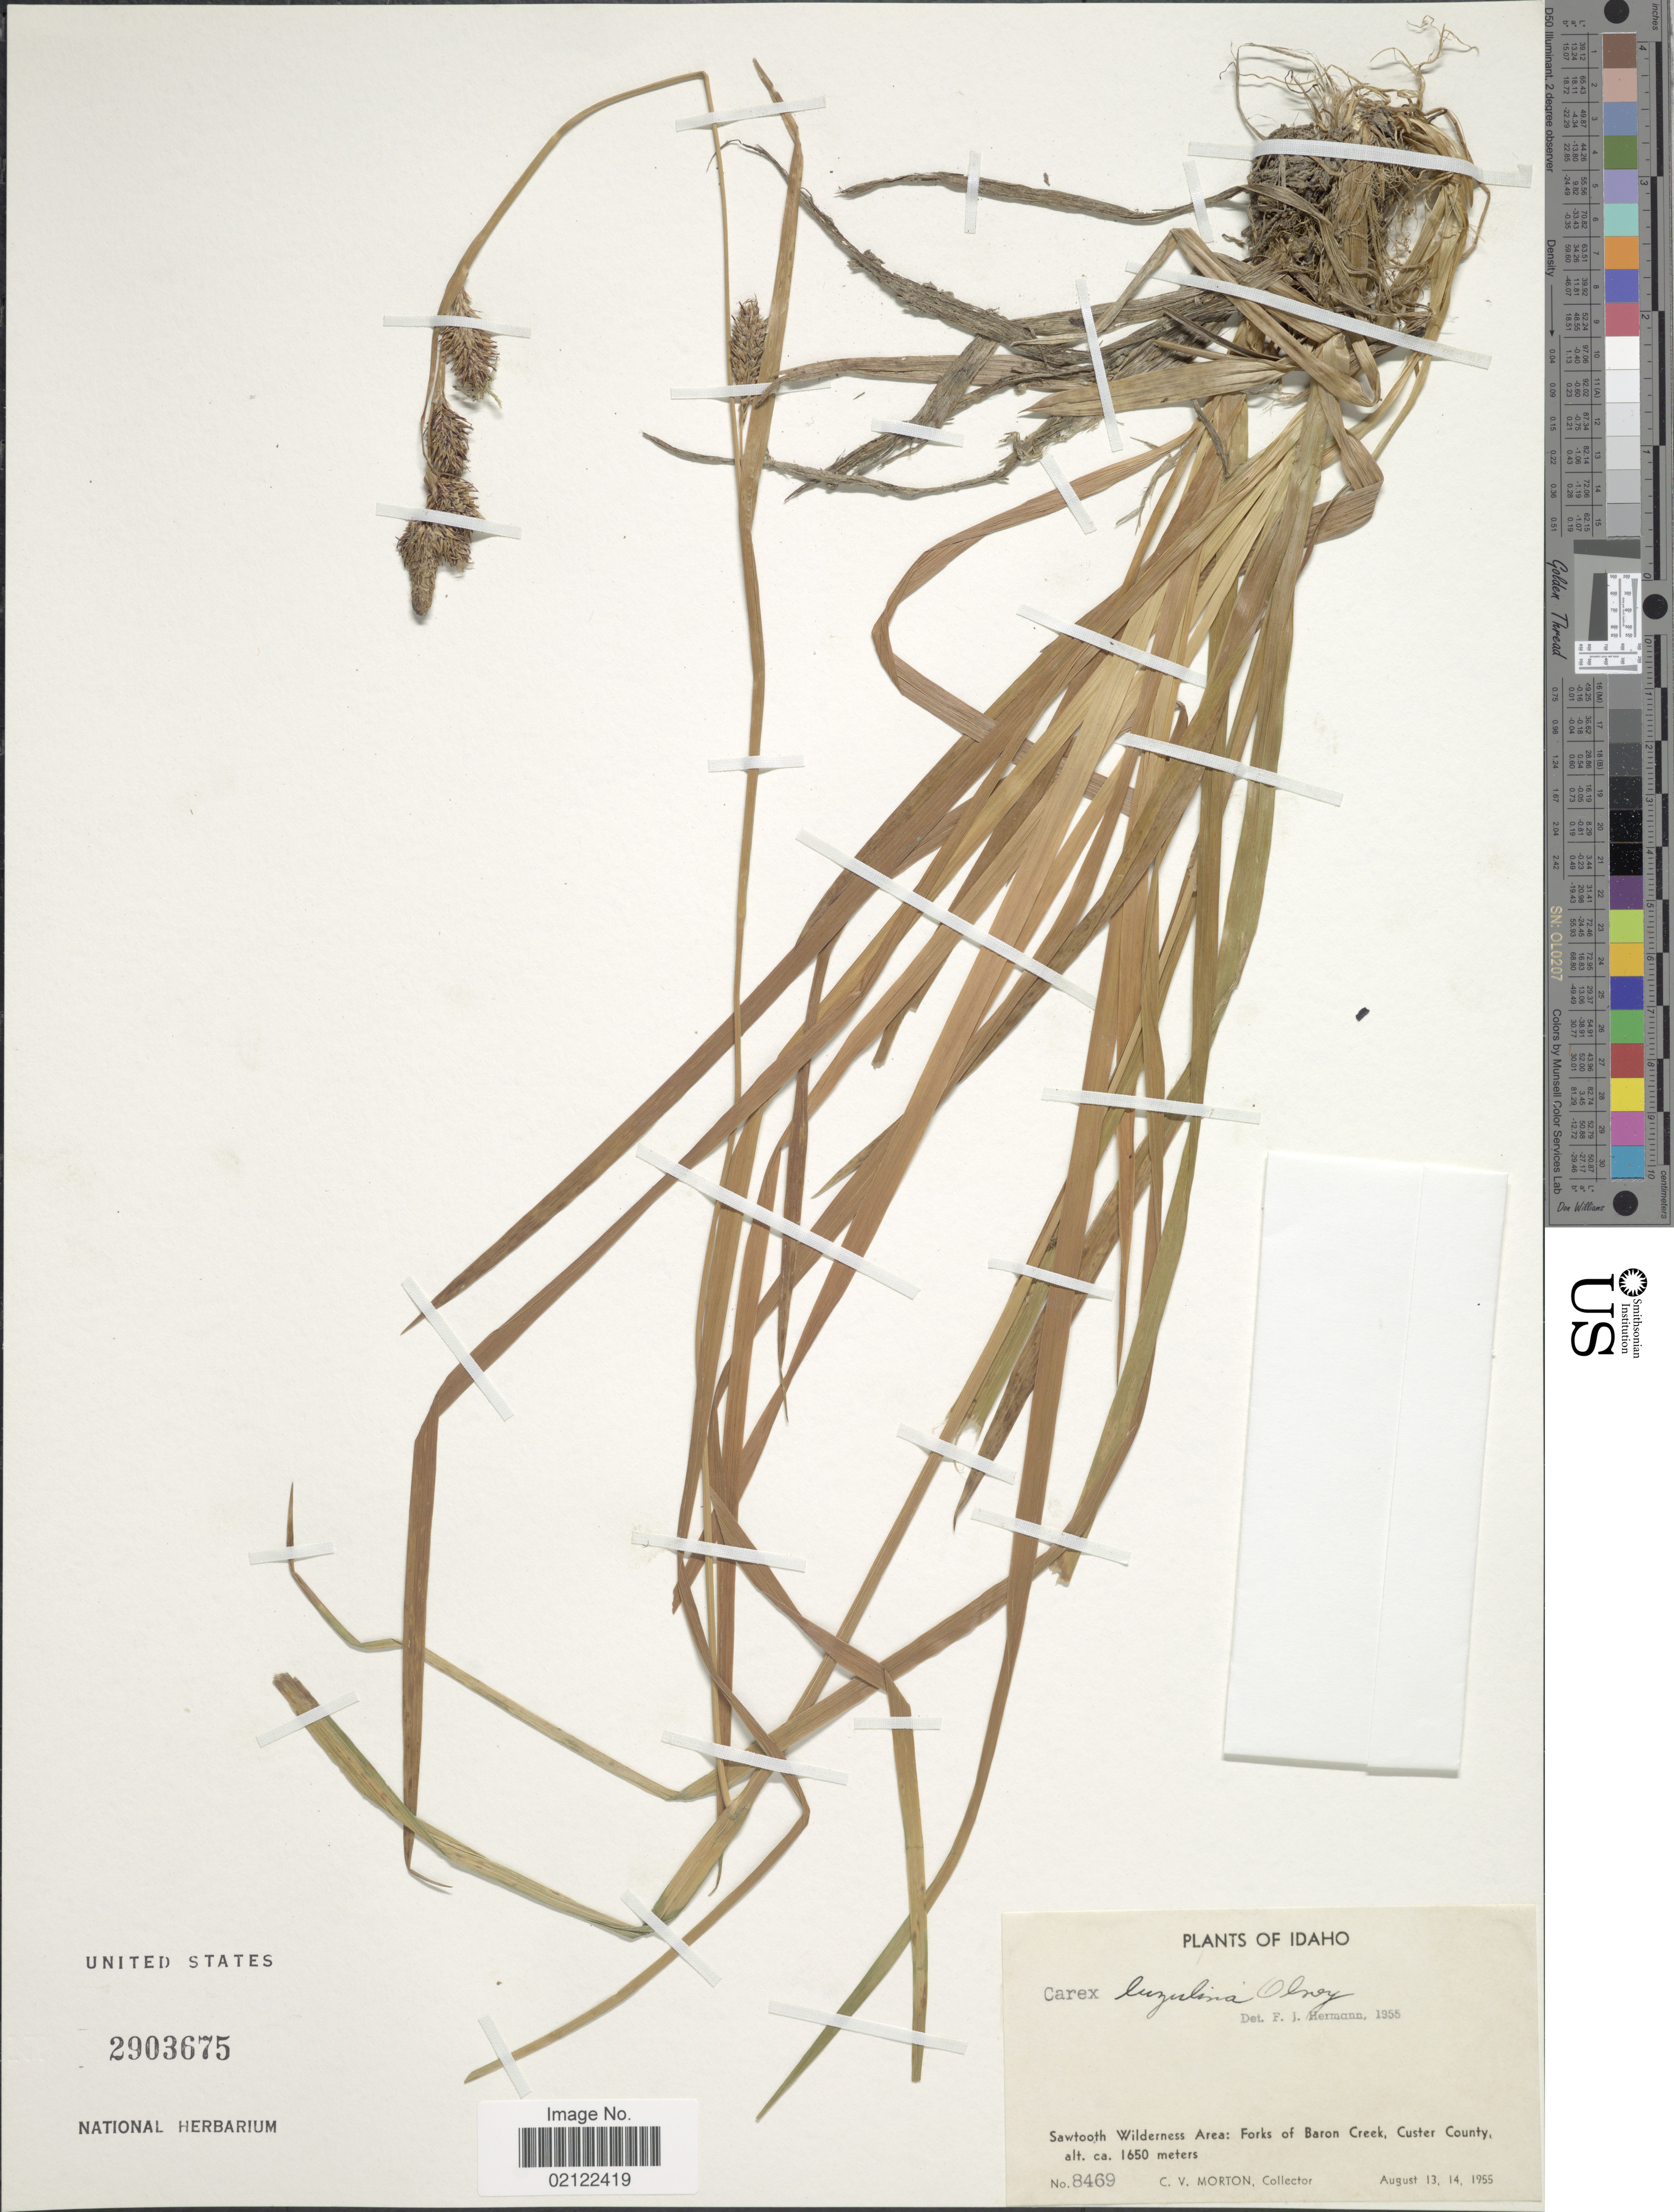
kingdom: Plantae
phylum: Tracheophyta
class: Liliopsida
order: Poales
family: Cyperaceae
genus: Carex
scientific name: Carex luzulina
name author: Olney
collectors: C. V. Morton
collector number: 8469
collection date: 1955-08-13/1955-08-14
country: United States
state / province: Idaho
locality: Sawtooth Wilderness Area: Forks of Baron Creek, Custer County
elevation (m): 1650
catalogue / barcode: US 2903675